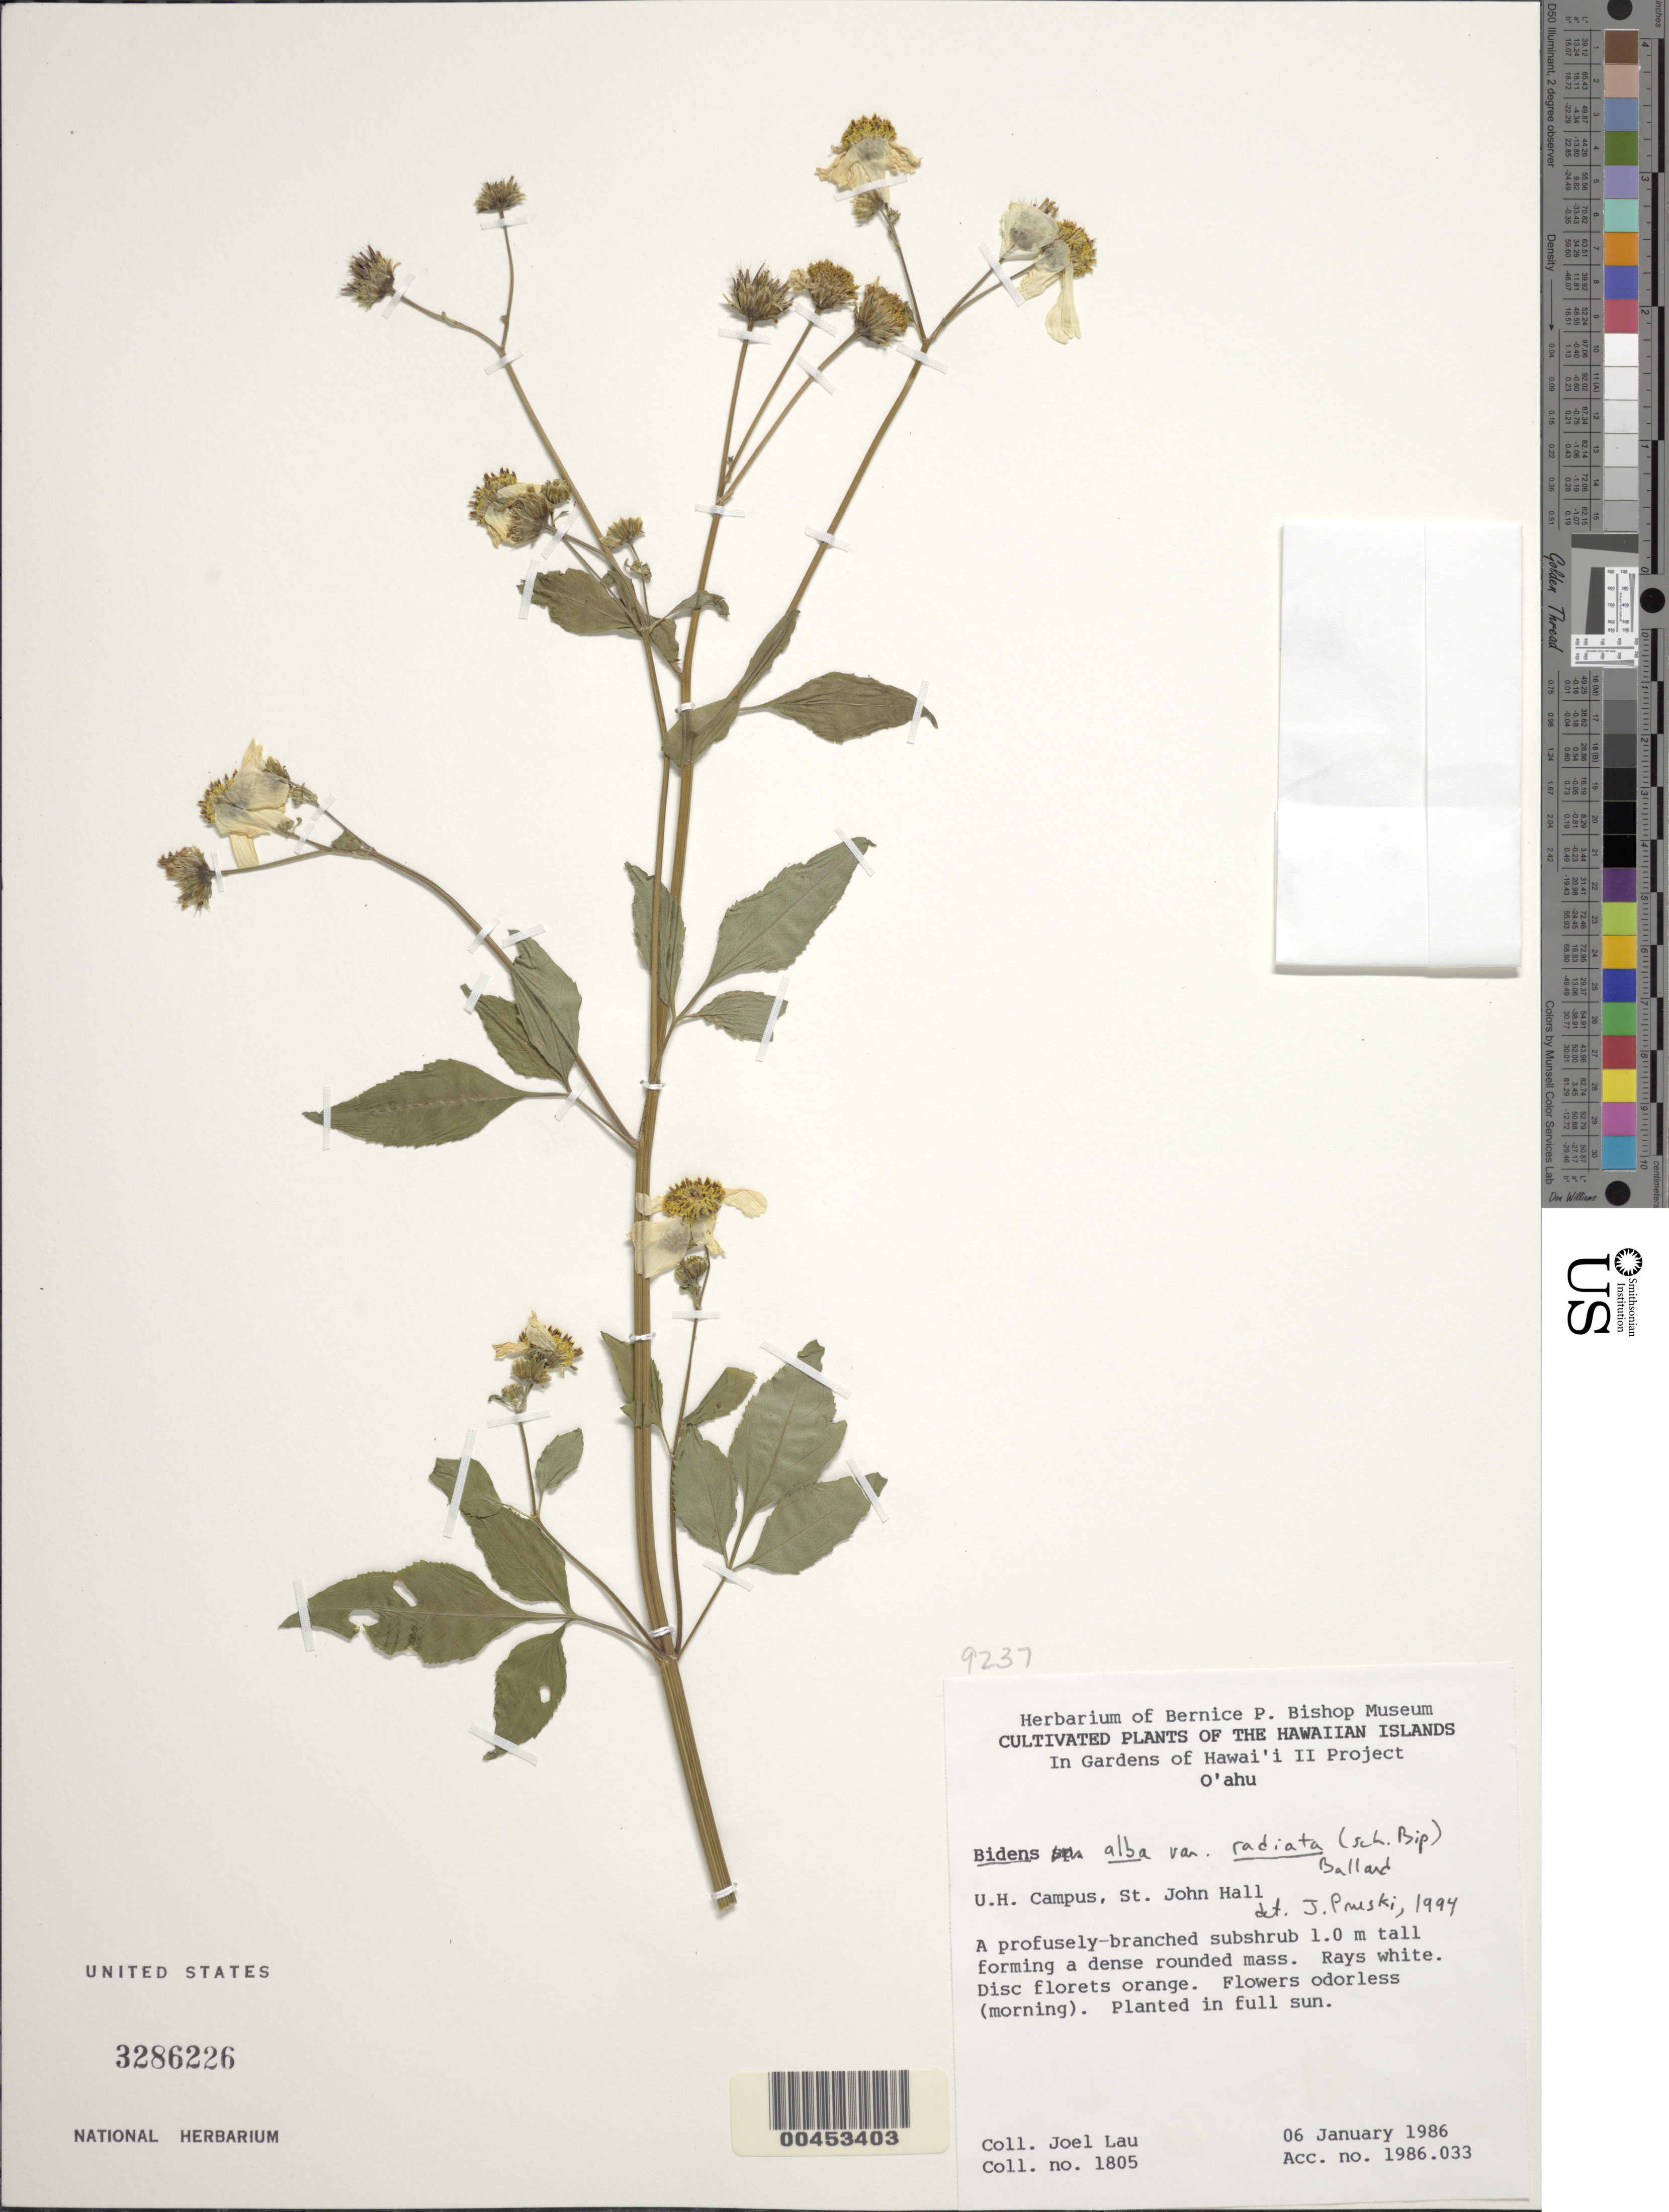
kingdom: Plantae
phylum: Tracheophyta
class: Magnoliopsida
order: Asterales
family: Asteraceae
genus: Bidens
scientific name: Bidens alba var. radiata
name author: (Sch. Bip.) R.E. Ballard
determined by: Pruski, J. F.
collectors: J. Lau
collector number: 1805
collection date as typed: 6 Jan 1986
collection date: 1986-01-06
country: United States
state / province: Hawaii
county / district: Honolulu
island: Oahu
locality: U.H. Campus, St. John Hall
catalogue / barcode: US 3286226